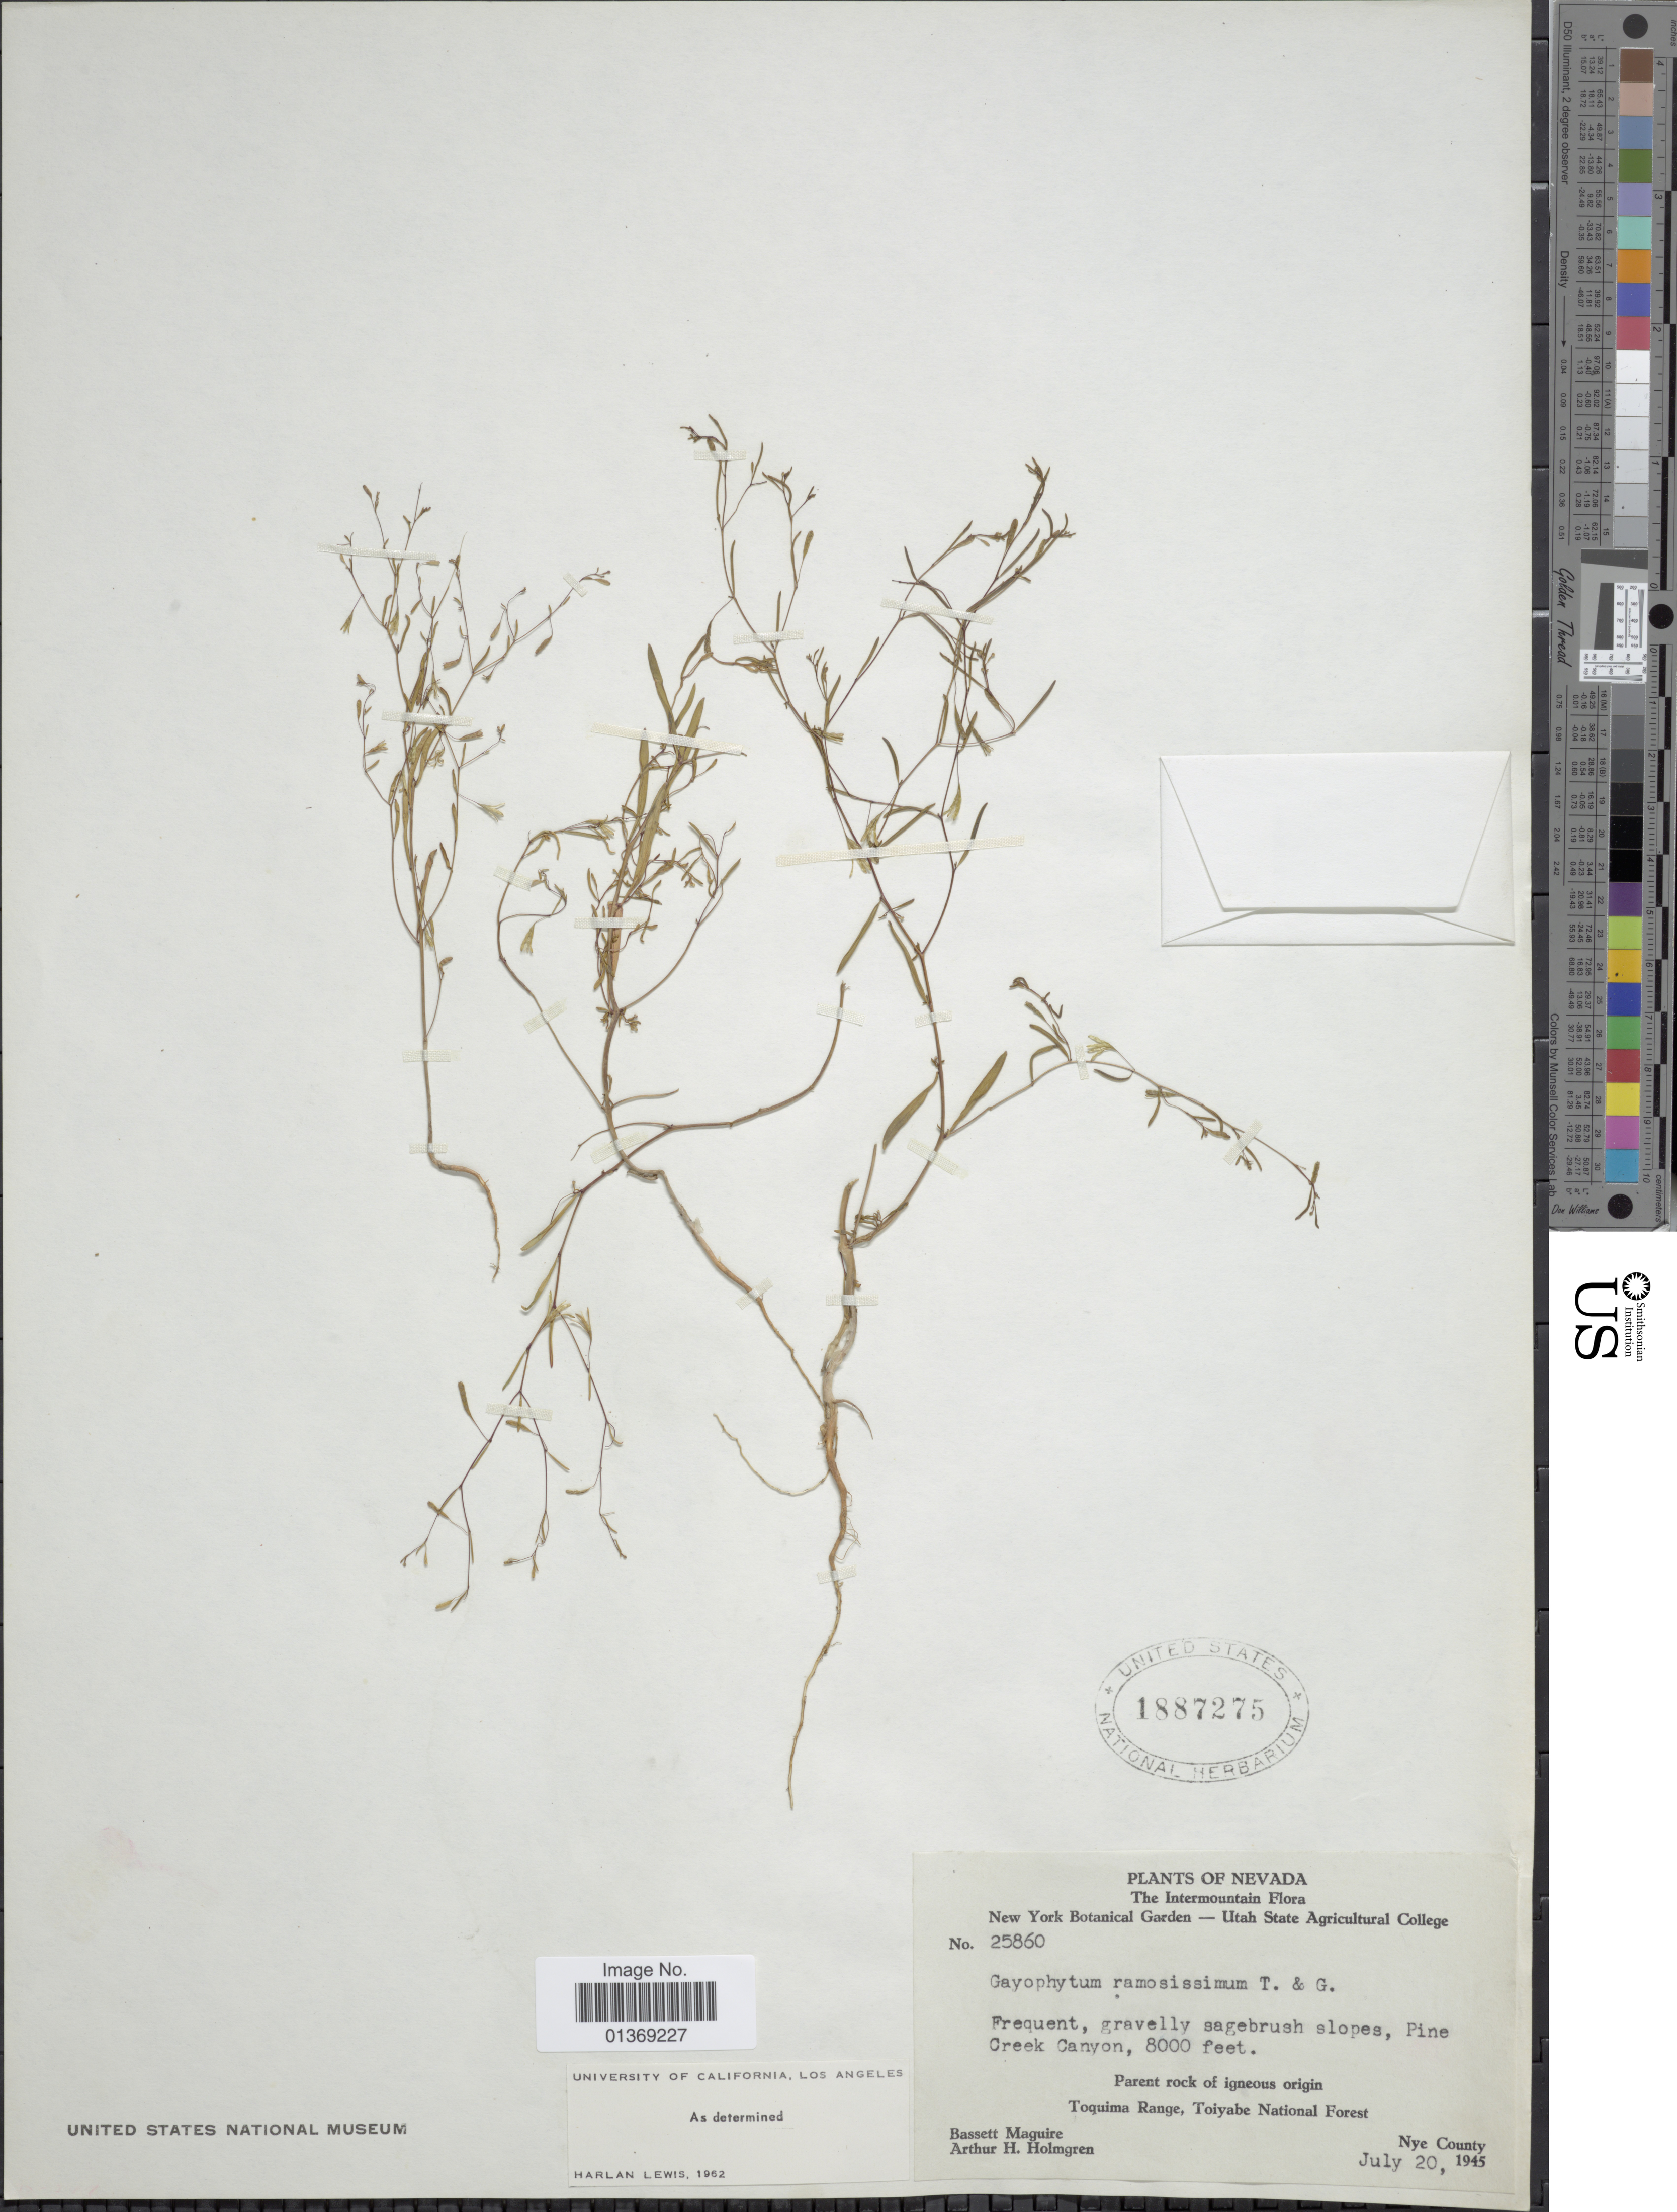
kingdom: Plantae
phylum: Tracheophyta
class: Magnoliopsida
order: Myrtales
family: Onagraceae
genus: Gayophytum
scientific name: Gayophytum ramosissimum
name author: Torr. & A. Gray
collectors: B. Maguire & A. H. Holmgren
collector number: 25860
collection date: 1945-07-20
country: United States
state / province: Nevada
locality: Pine Creek Canyon, Toquima Range, Toiyabe National Forest, Nye County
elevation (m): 2438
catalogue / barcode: US 1887275